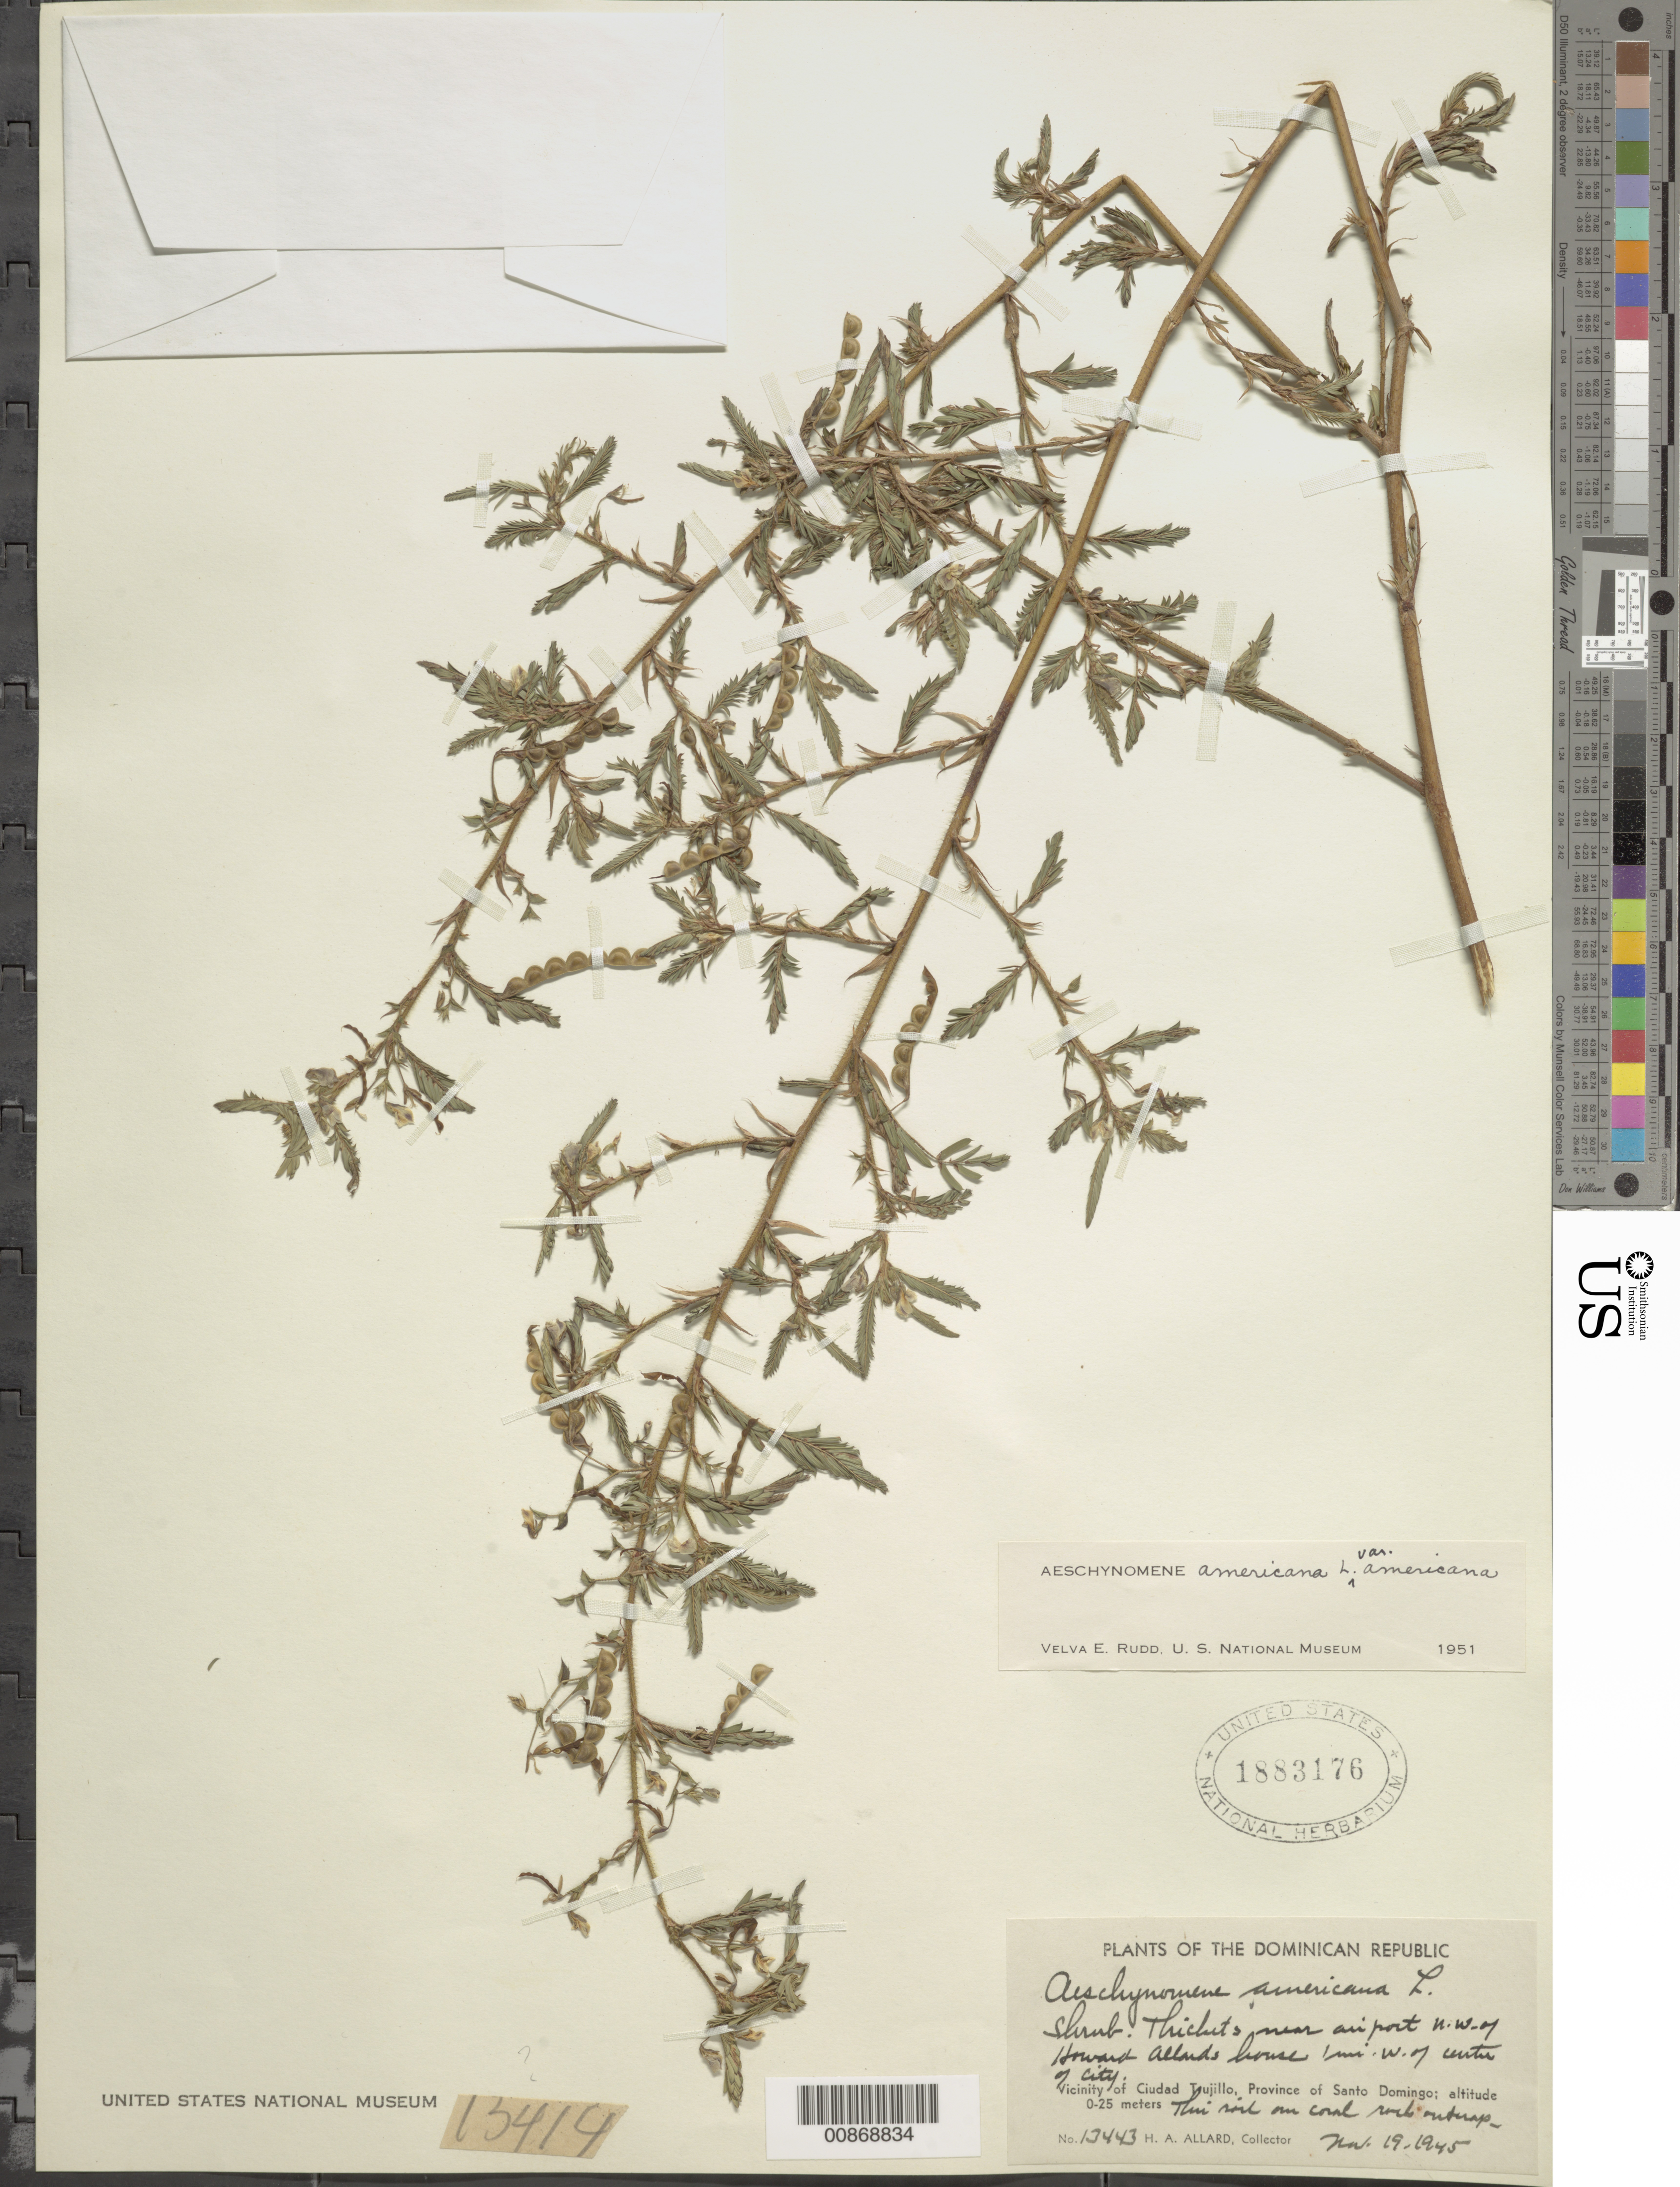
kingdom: Plantae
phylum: Tracheophyta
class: Magnoliopsida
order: Fabales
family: Fabaceae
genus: Aeschynomene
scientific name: Aeschynomene americana var. americana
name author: L.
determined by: Rudd, V. E.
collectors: H. A. Allard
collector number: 13443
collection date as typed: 19 Nov 1945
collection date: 1945-11-19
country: Dominican Republic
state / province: Distrito Nacional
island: Hispaniola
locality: Vicinity of Ciudad Trujillo, Province of Santo Domingo (obsolete). Near airport NW of Howard Allard's home, 1 mi. W of center of city.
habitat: Thickets. Thin soil on coral rock outcrop.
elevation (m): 0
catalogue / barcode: US 1883176